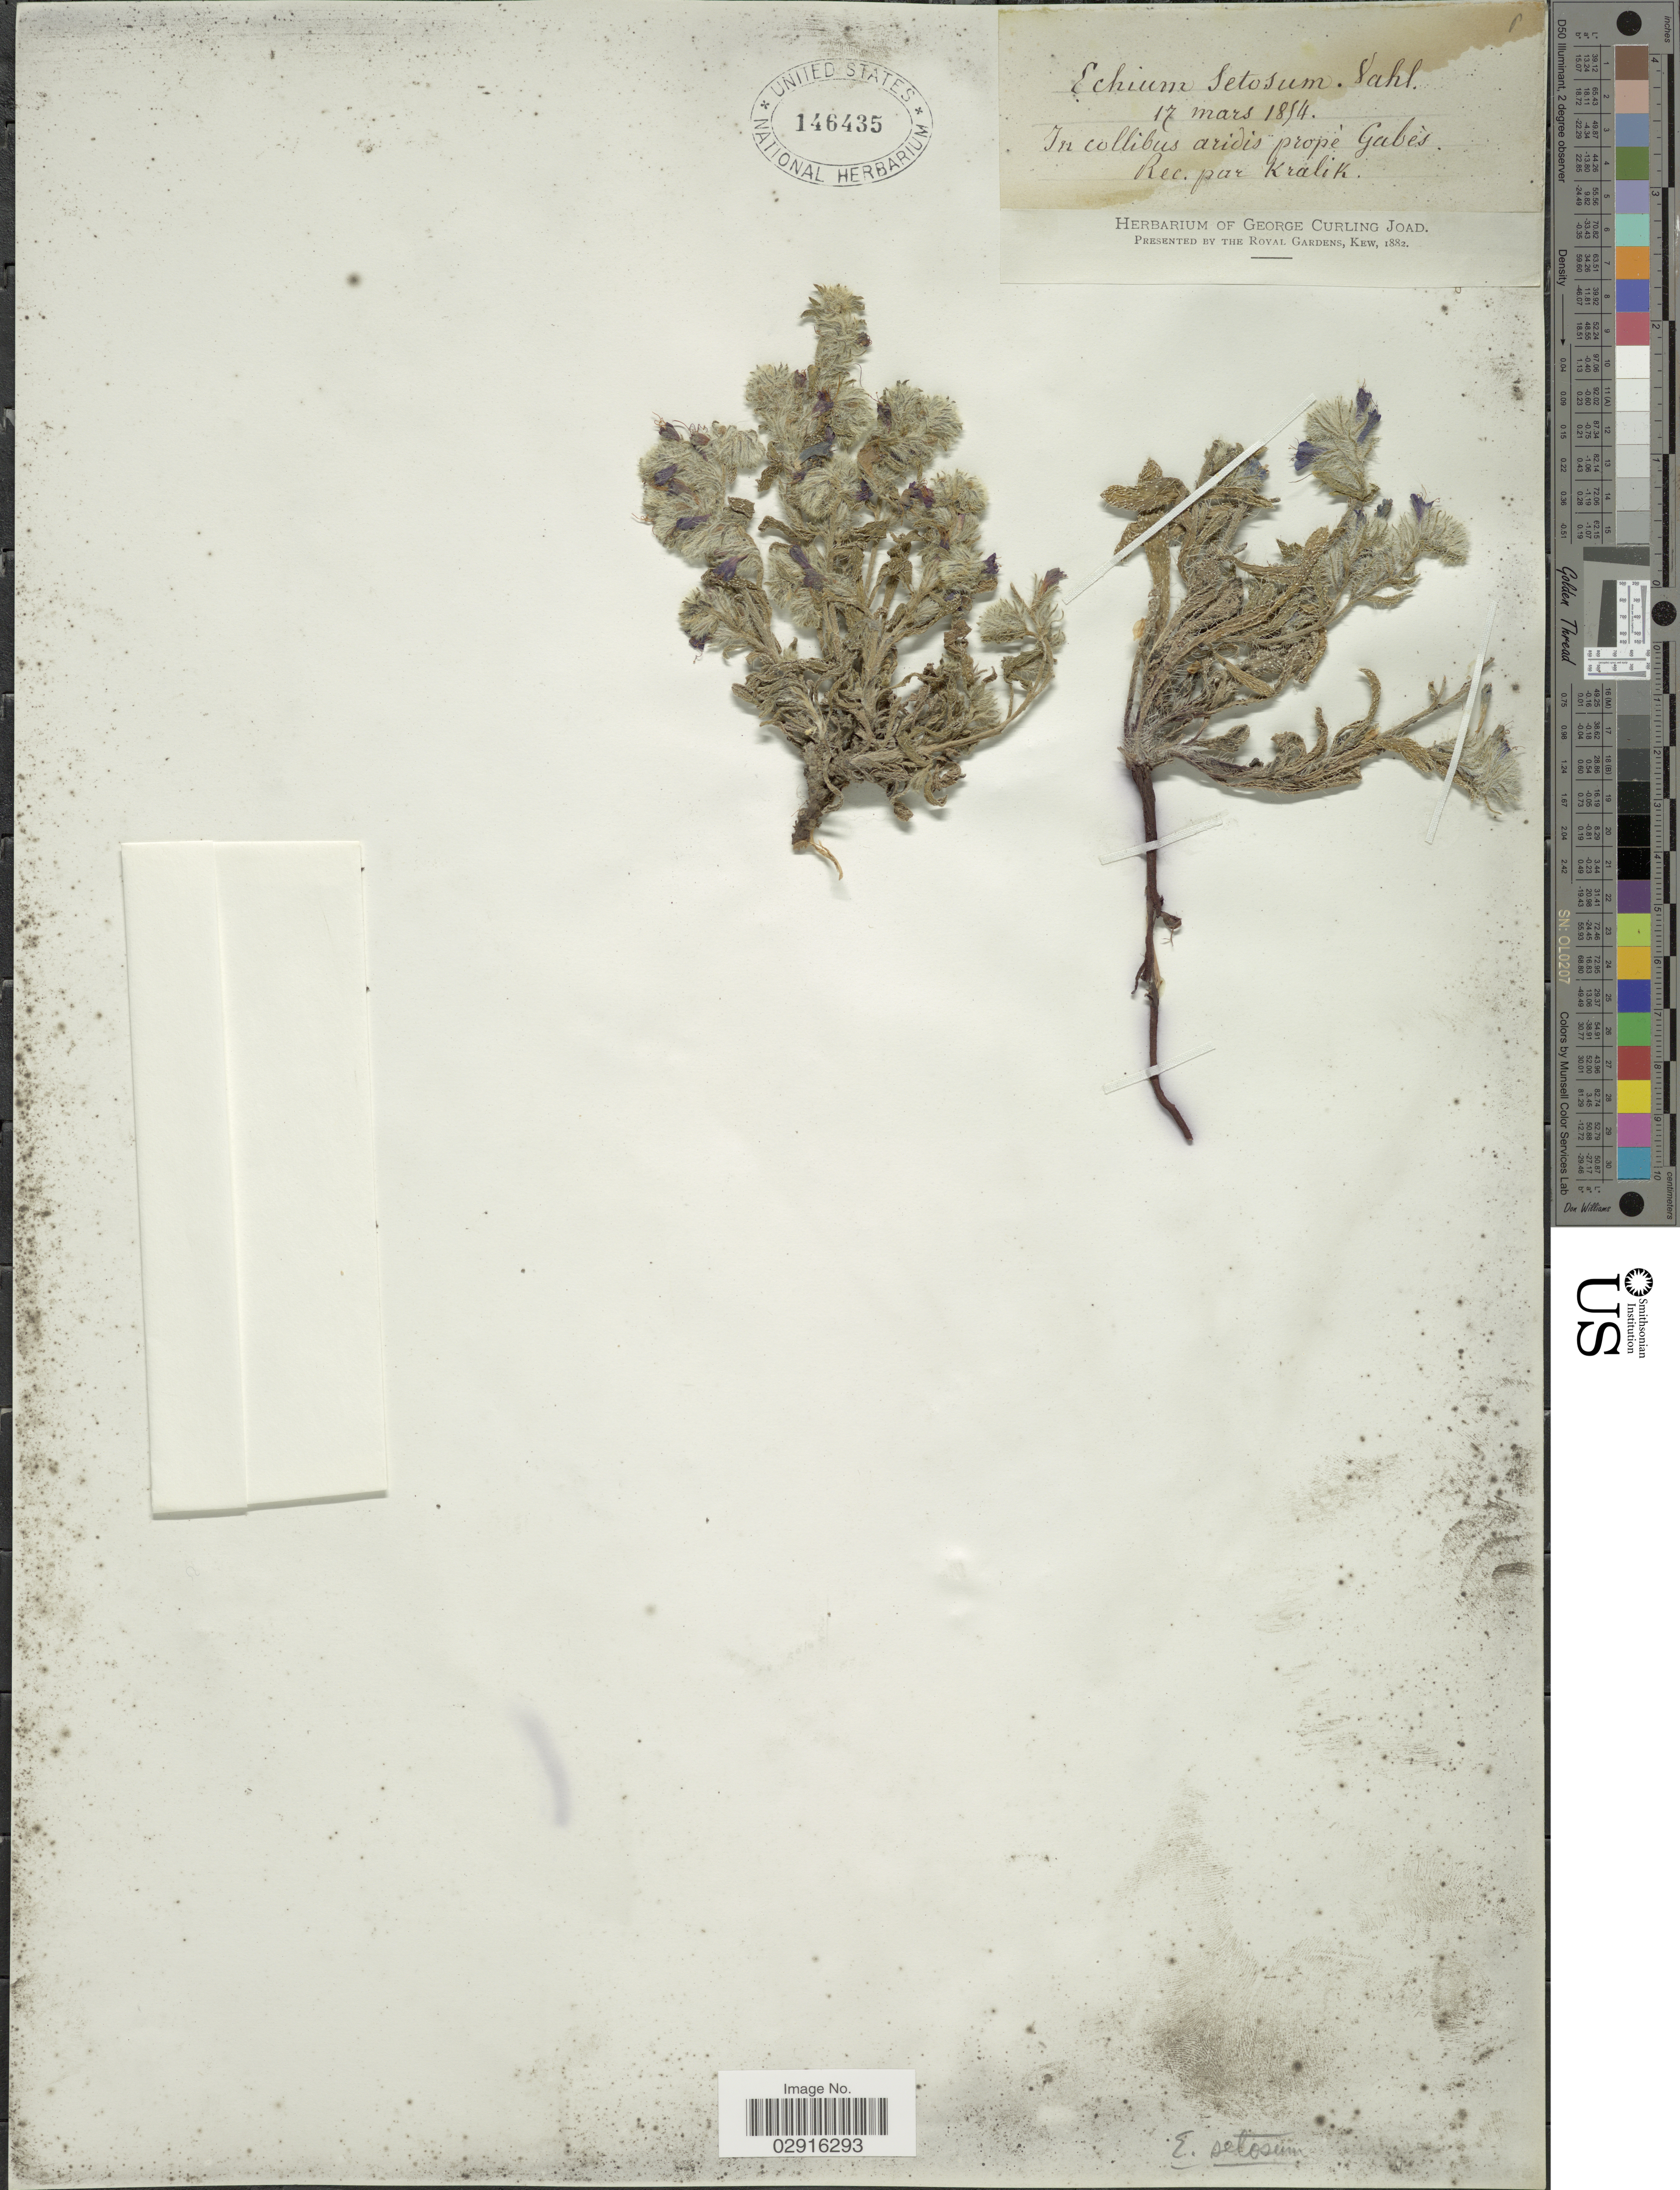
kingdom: Plantae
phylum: Tracheophyta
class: Magnoliopsida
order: Boraginales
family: Boraginaceae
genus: Echium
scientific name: Echium setosum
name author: Delile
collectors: Kralik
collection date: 1854-03-17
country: Tunisia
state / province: Gabès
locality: In collibus ardis prope Gabes.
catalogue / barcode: US 146435